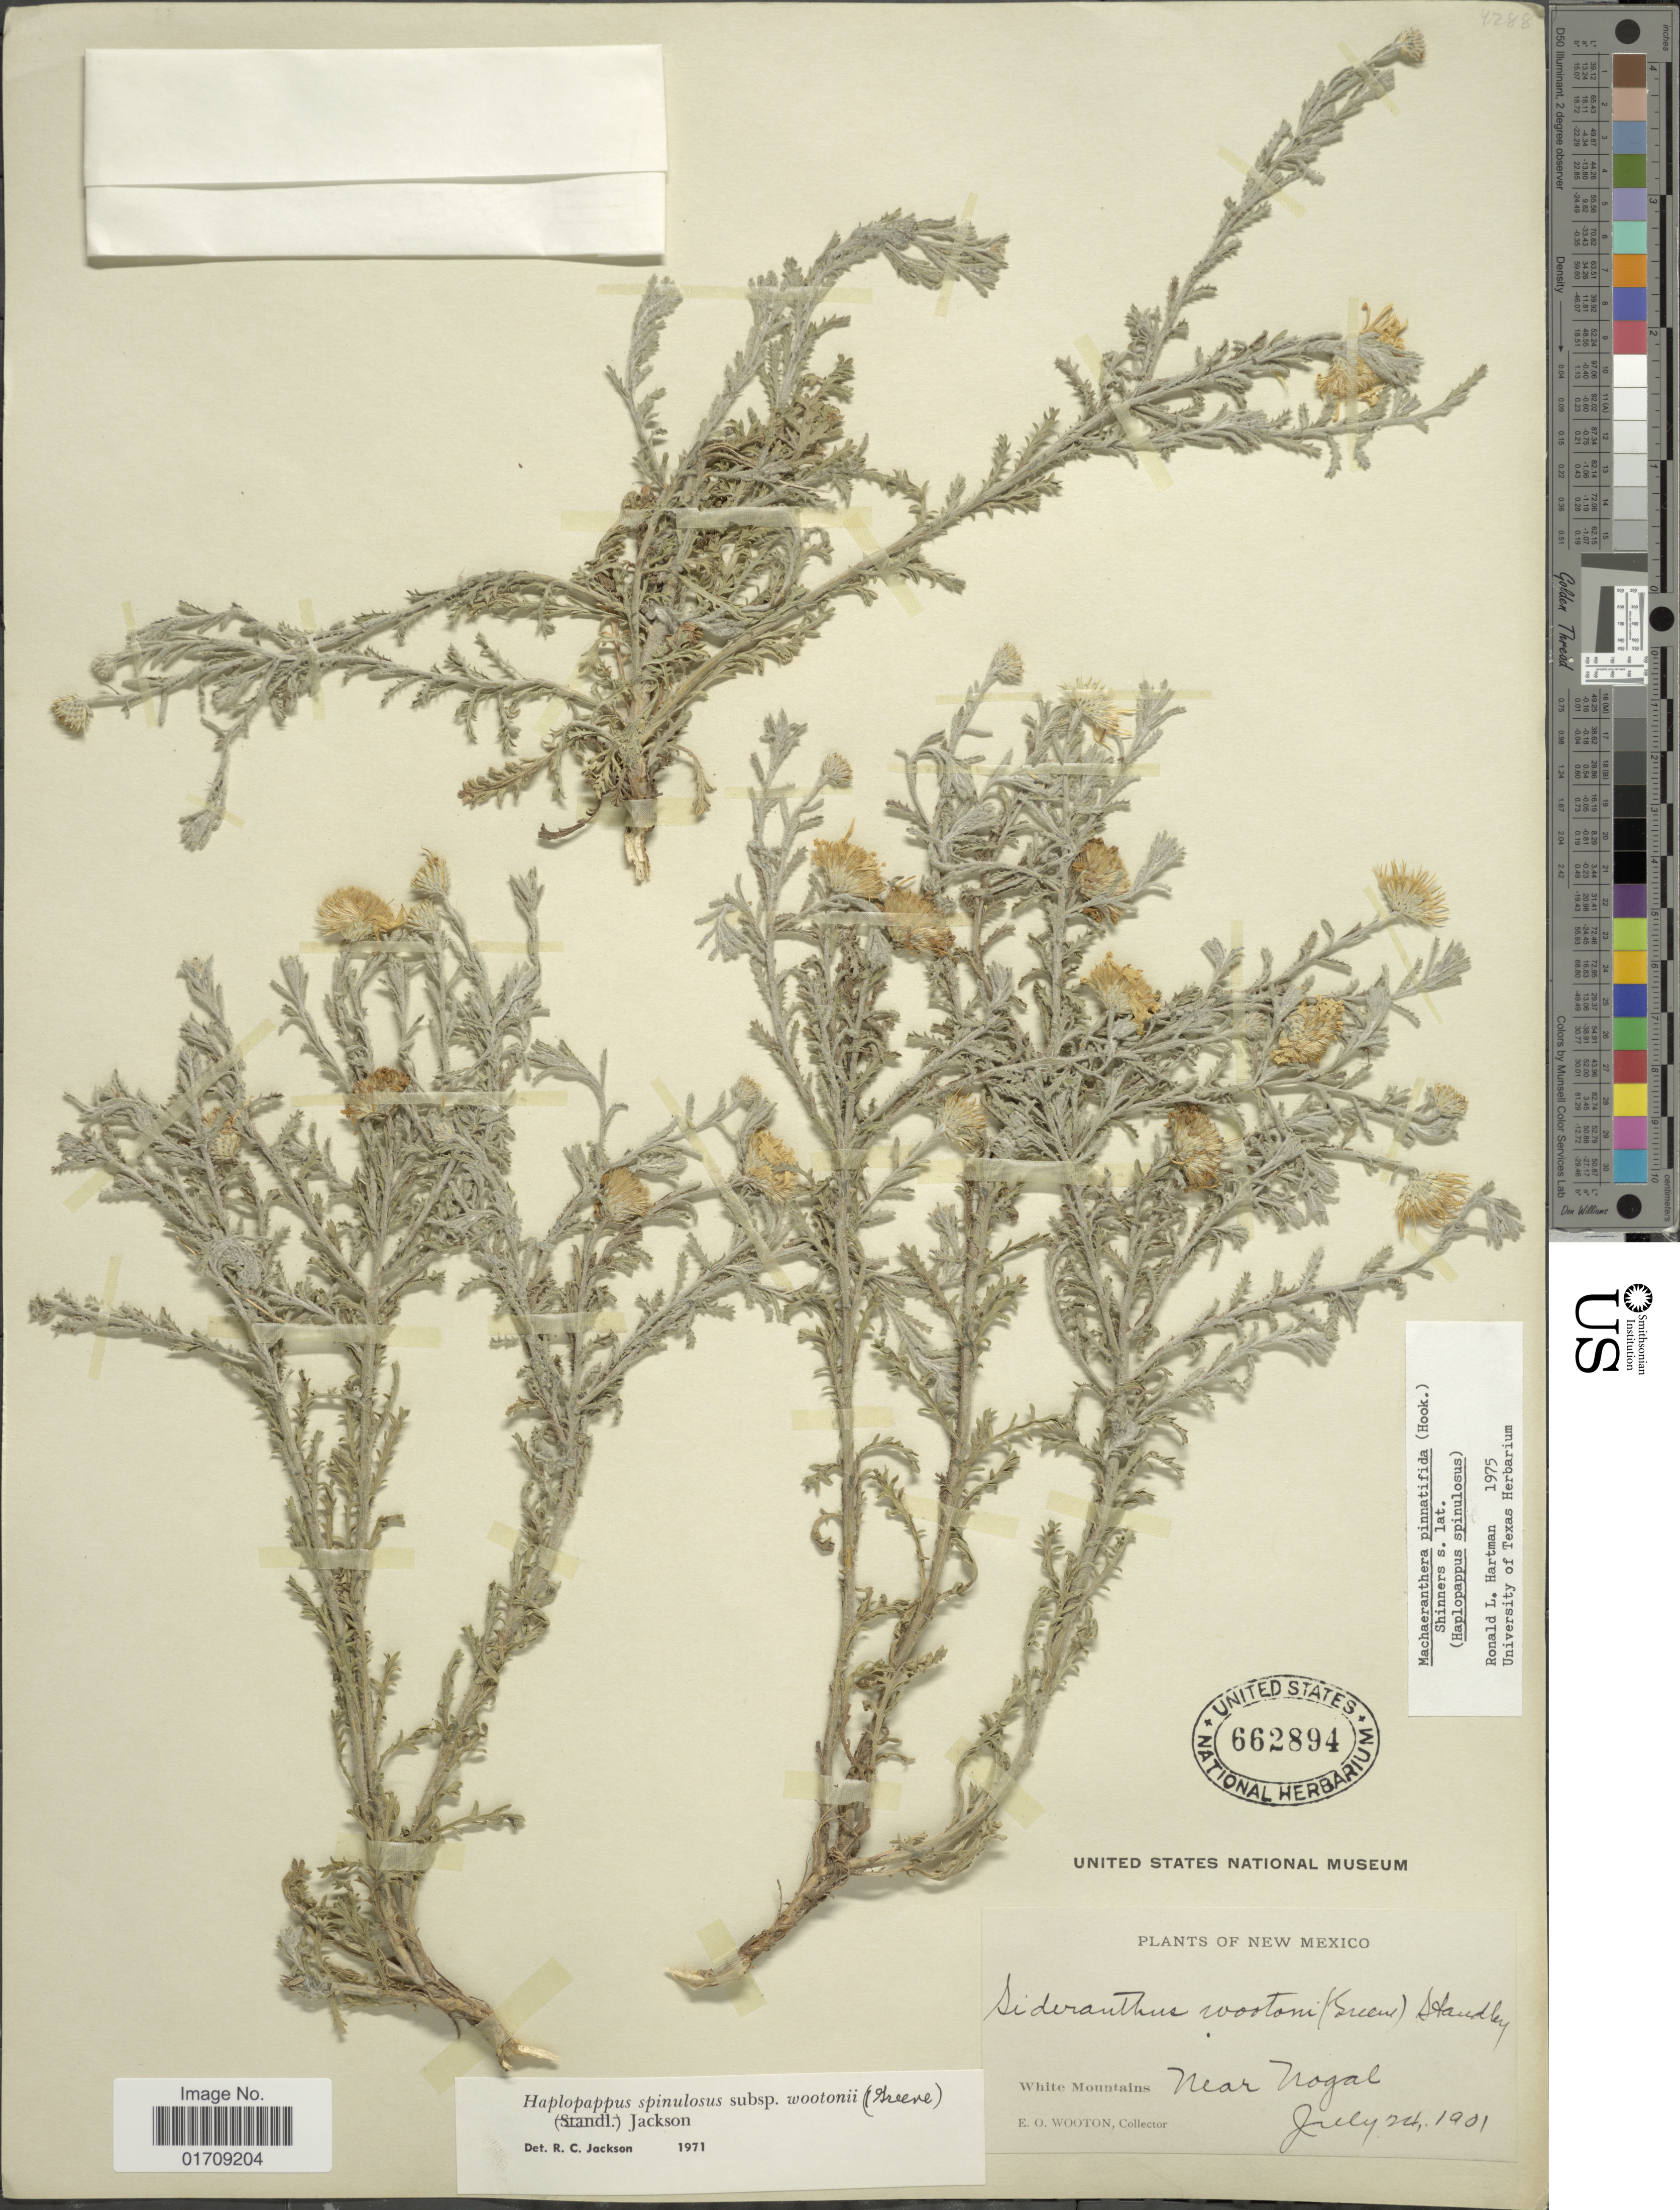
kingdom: Plantae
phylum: Tracheophyta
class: Magnoliopsida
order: Asterales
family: Asteraceae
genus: Machaeranthera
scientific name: Machaeranthera pinnatifida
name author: (Hook.) Shinners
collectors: E. O. Wooton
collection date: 1901-07-24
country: United States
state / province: New Mexico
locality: White Mountains, near Nogal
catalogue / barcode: US 662894